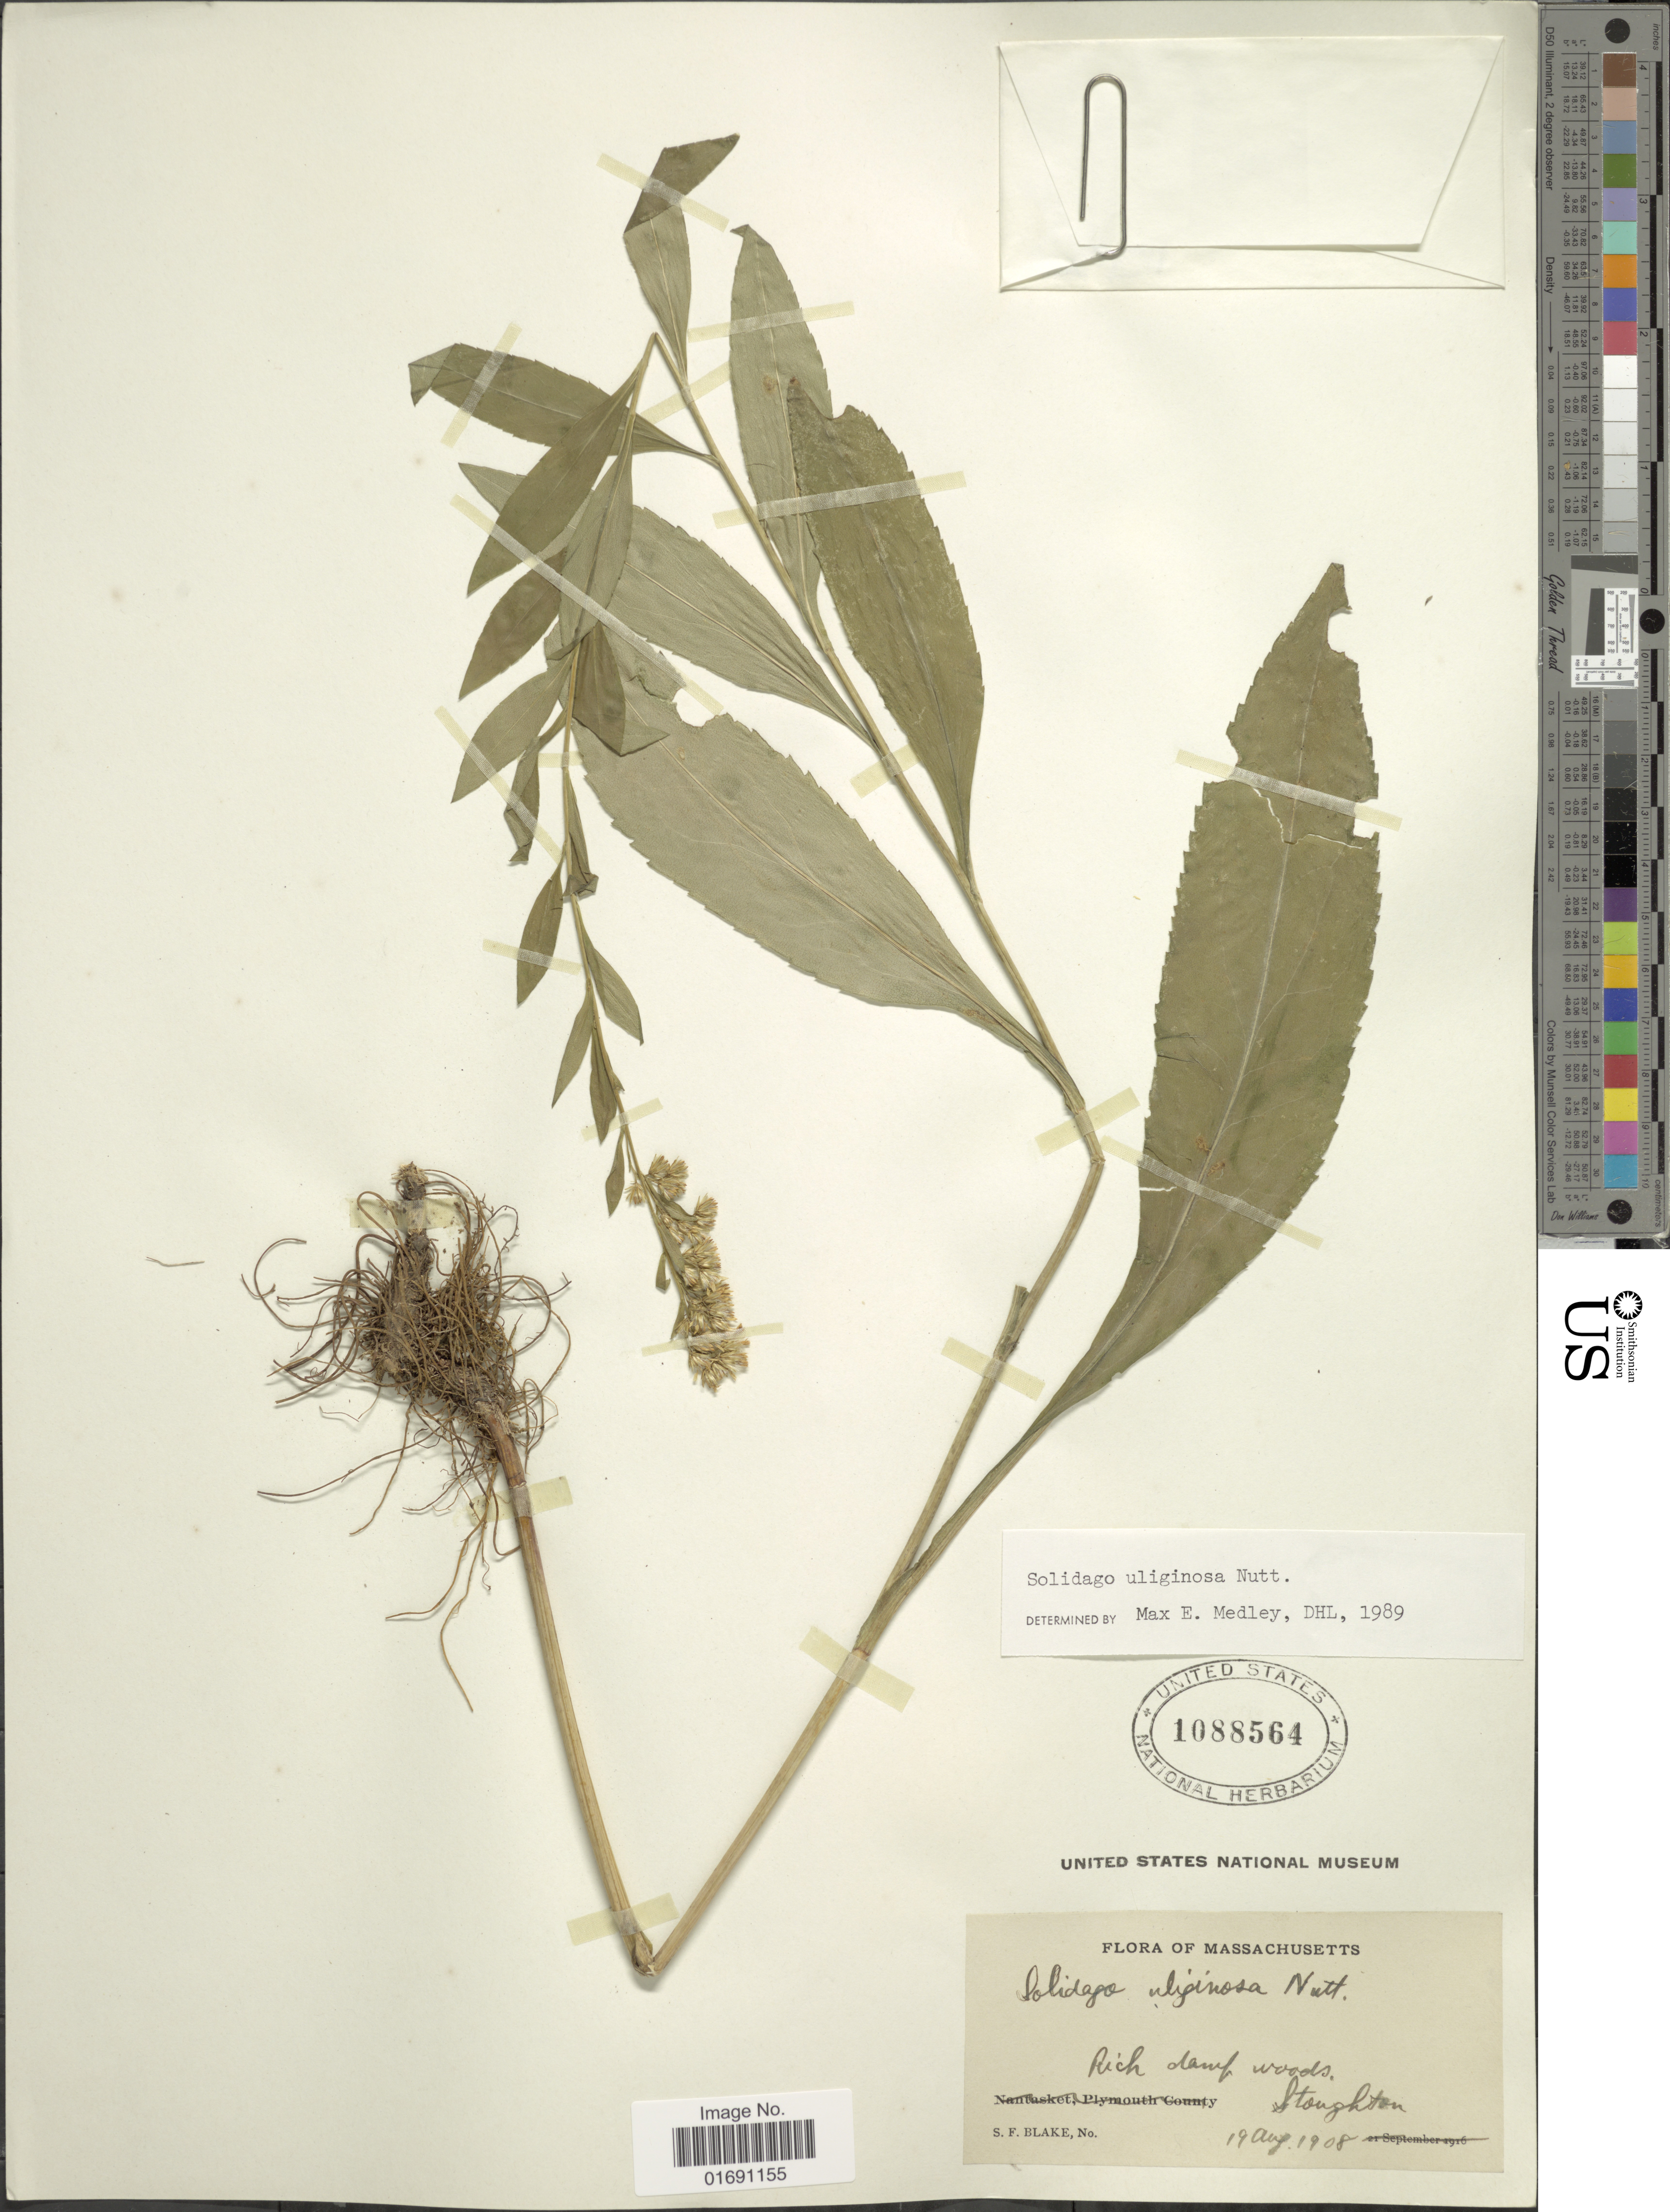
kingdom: Plantae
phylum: Tracheophyta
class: Magnoliopsida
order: Asterales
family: Asteraceae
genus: Solidago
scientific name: Solidago uliginosa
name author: Nutt.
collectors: S. Blake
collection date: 1908-08-19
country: United States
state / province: Massachusetts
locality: Rich damp woods, Stoughton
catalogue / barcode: US 1088564